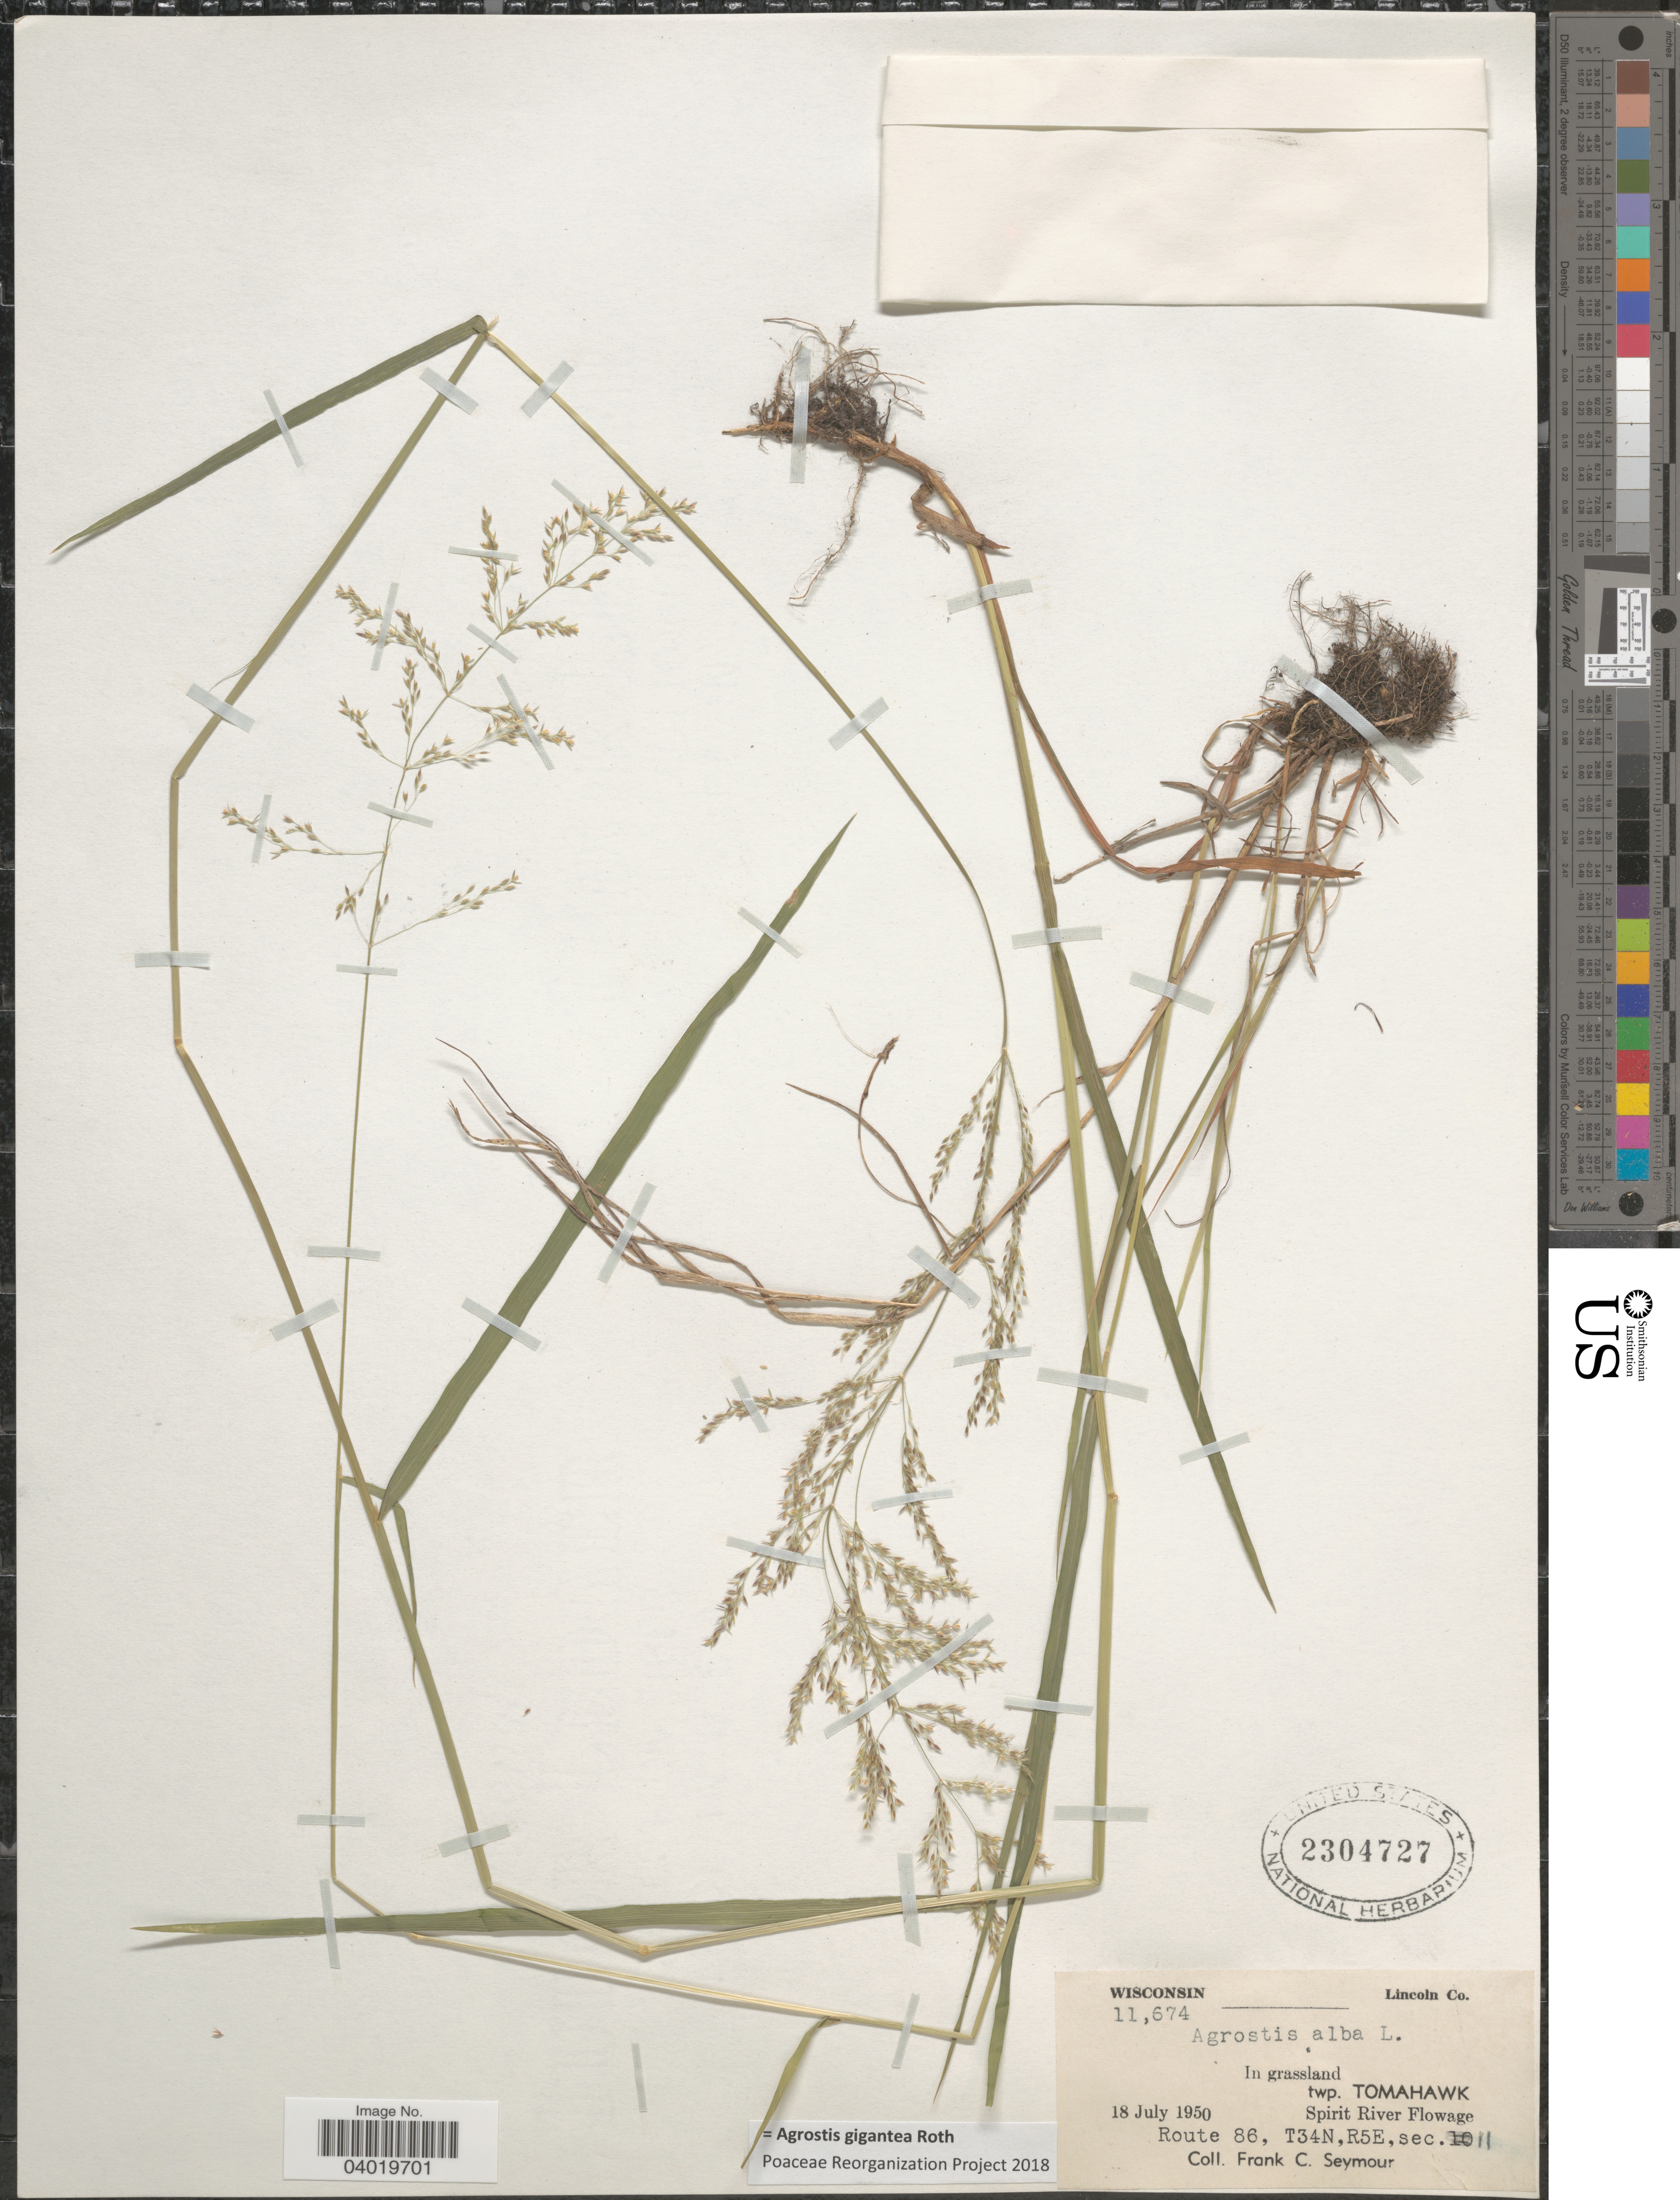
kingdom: Plantae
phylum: Tracheophyta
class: Liliopsida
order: Poales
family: Poaceae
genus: Agrostis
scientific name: Agrostis gigantea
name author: Roth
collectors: F. C. Seymour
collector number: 11674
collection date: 1950-07-18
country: United States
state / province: Wisconsin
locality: Lincoln Co. twp. Tomahawk. Spirit River Flowage. Route 86, T34N, R5E, sec. 11.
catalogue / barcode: US 2304727